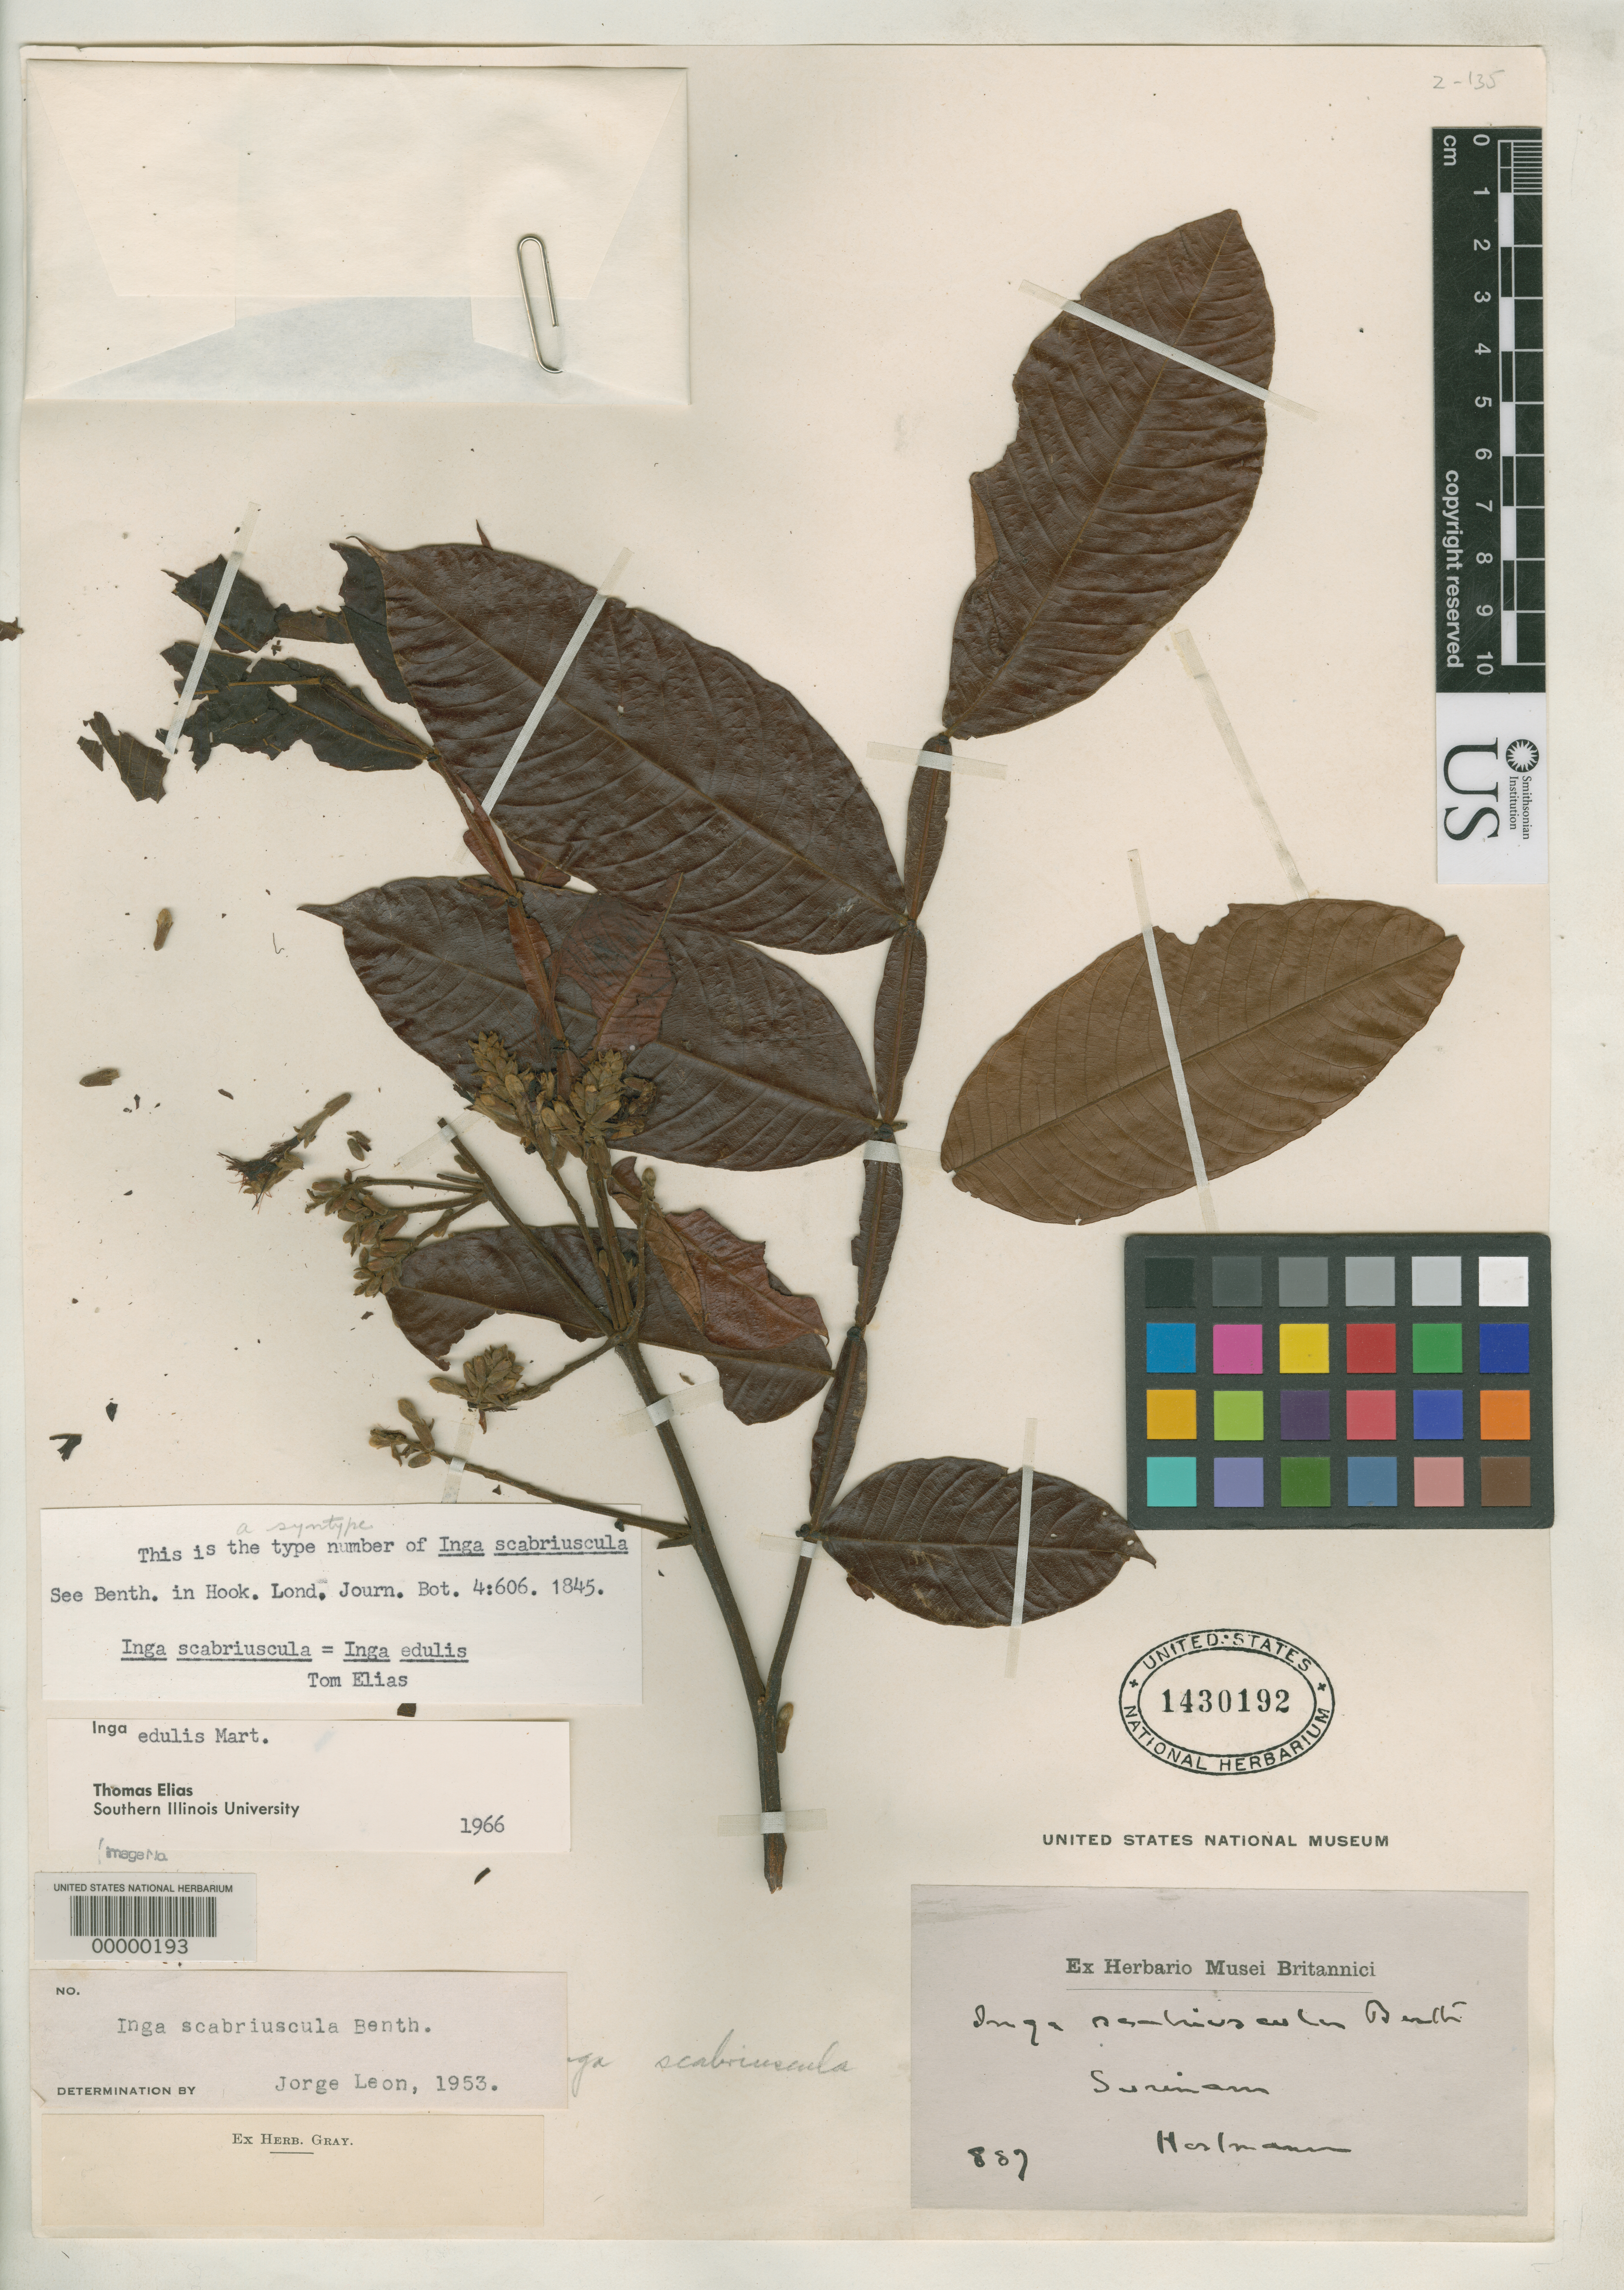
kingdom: Plantae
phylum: Tracheophyta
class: Magnoliopsida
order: Fabales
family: Fabaceae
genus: Inga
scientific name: Inga scabriuscula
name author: Benth.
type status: Syntype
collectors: F. Hostmann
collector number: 887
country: Suriname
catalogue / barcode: US 1430192